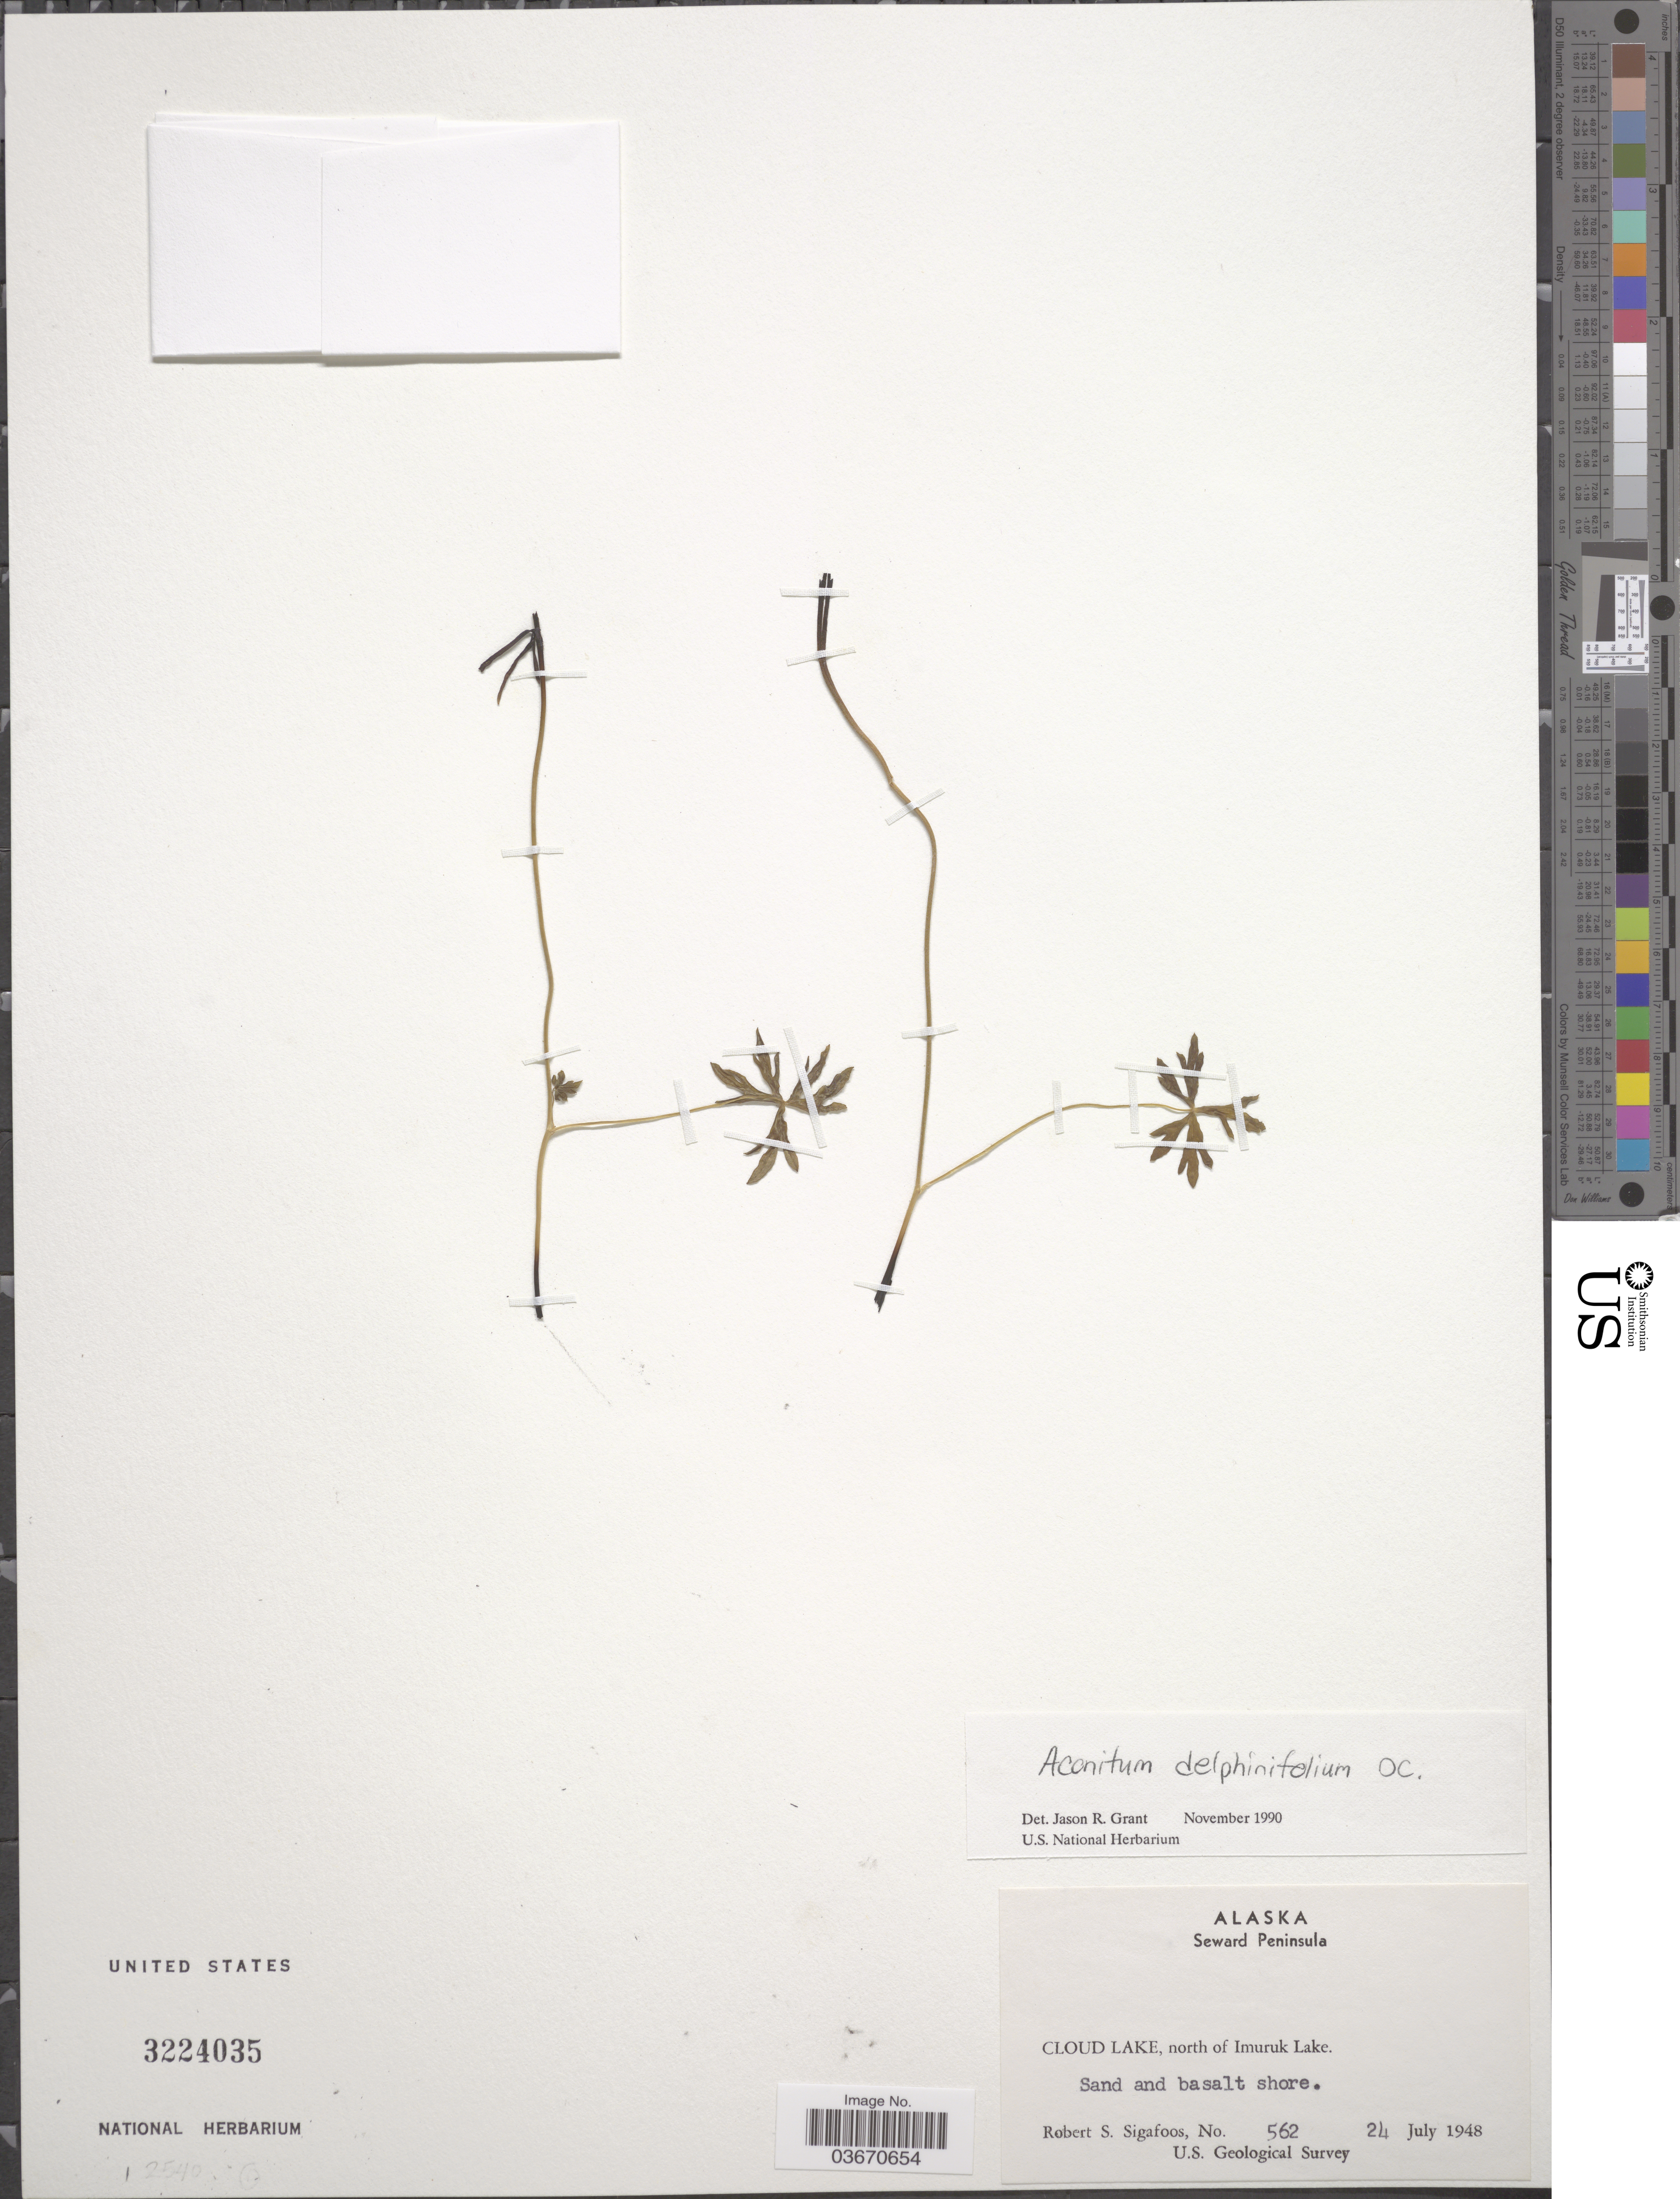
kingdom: Plantae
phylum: Tracheophyta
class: Magnoliopsida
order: Ranunculales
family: Ranunculaceae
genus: Aconitum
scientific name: Aconitum delphinifolium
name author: DC.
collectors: R. Sigafoos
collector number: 562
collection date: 1948-07-24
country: United States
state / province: Alaska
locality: Seward Peninsula. Cloud Lake, north of Imuruk Lake.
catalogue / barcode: US 3224035